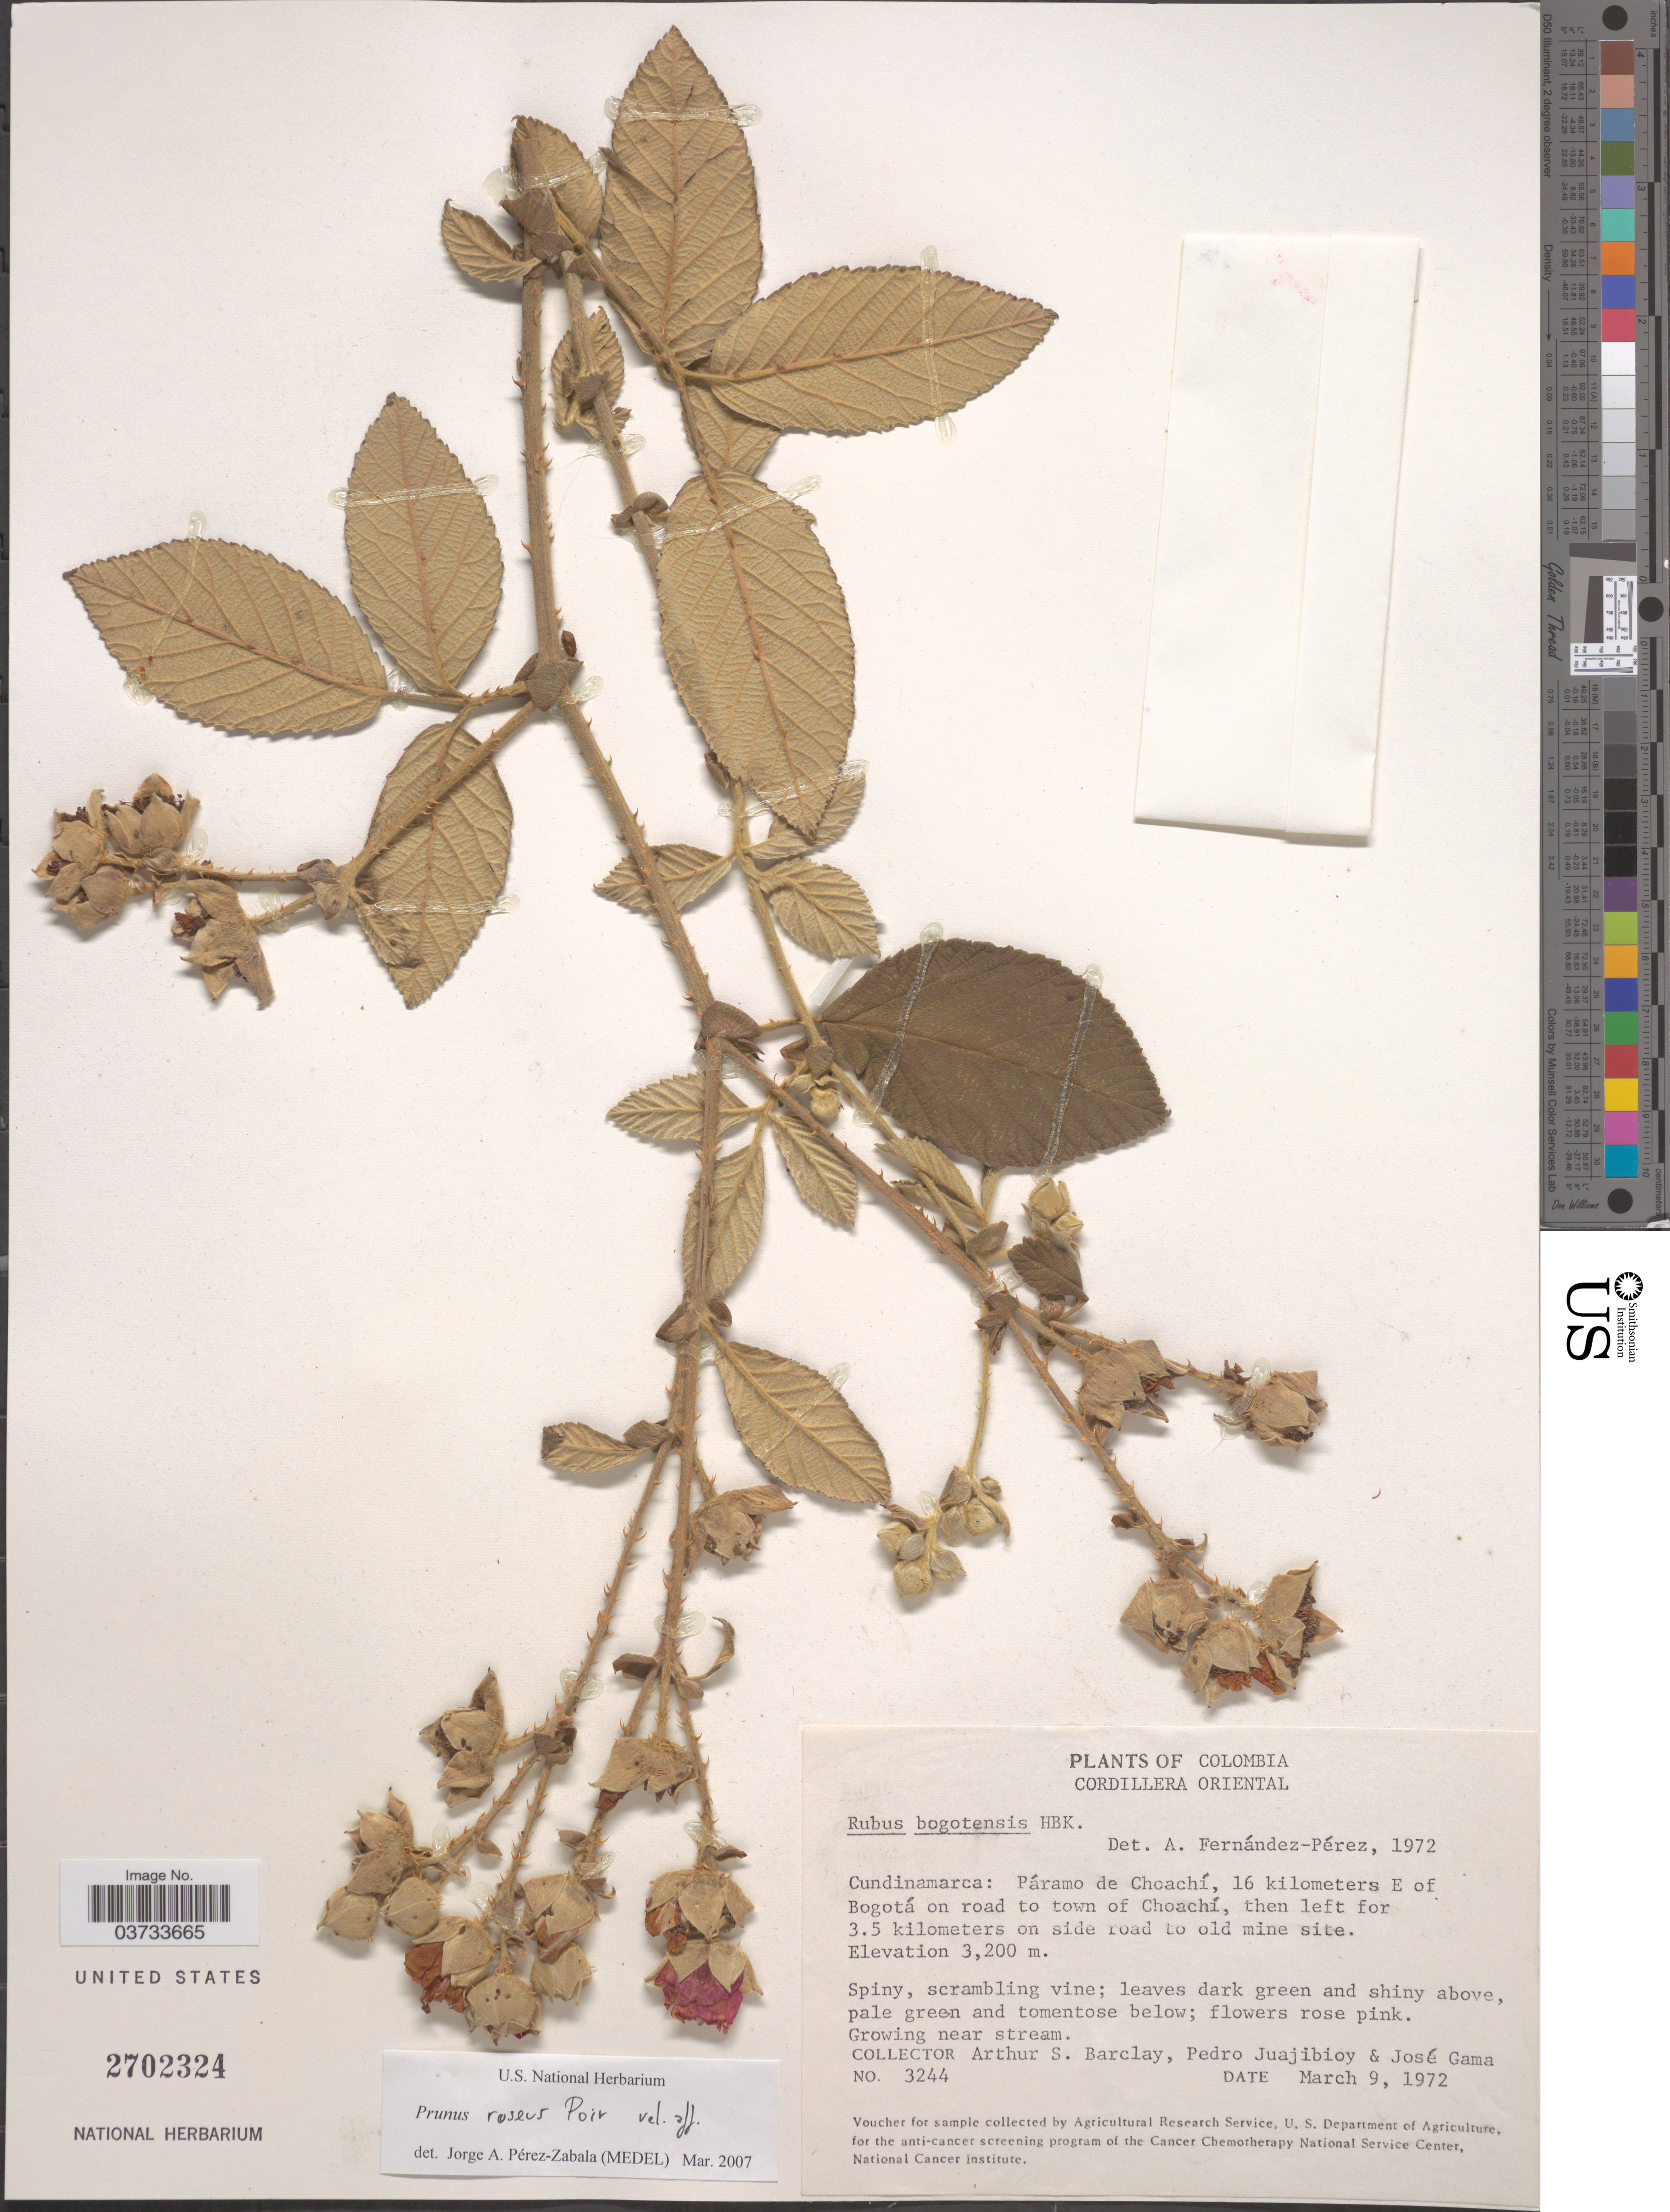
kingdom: Plantae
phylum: Tracheophyta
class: Magnoliopsida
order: Rosales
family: Rosaceae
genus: Rubus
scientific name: Rubus roseus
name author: Poir.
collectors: A. S. Barclay, P. Juajibioy & J. Gama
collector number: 3244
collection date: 1972-03-09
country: Colombia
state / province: Cundinamarca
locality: Cordillera Oriental. Páramo de Choachí, 16 kilometers E of Bogotá on road to town of Choachí, then left for 3.5 kilometers on side road to old mine site.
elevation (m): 3200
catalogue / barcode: US 2702324